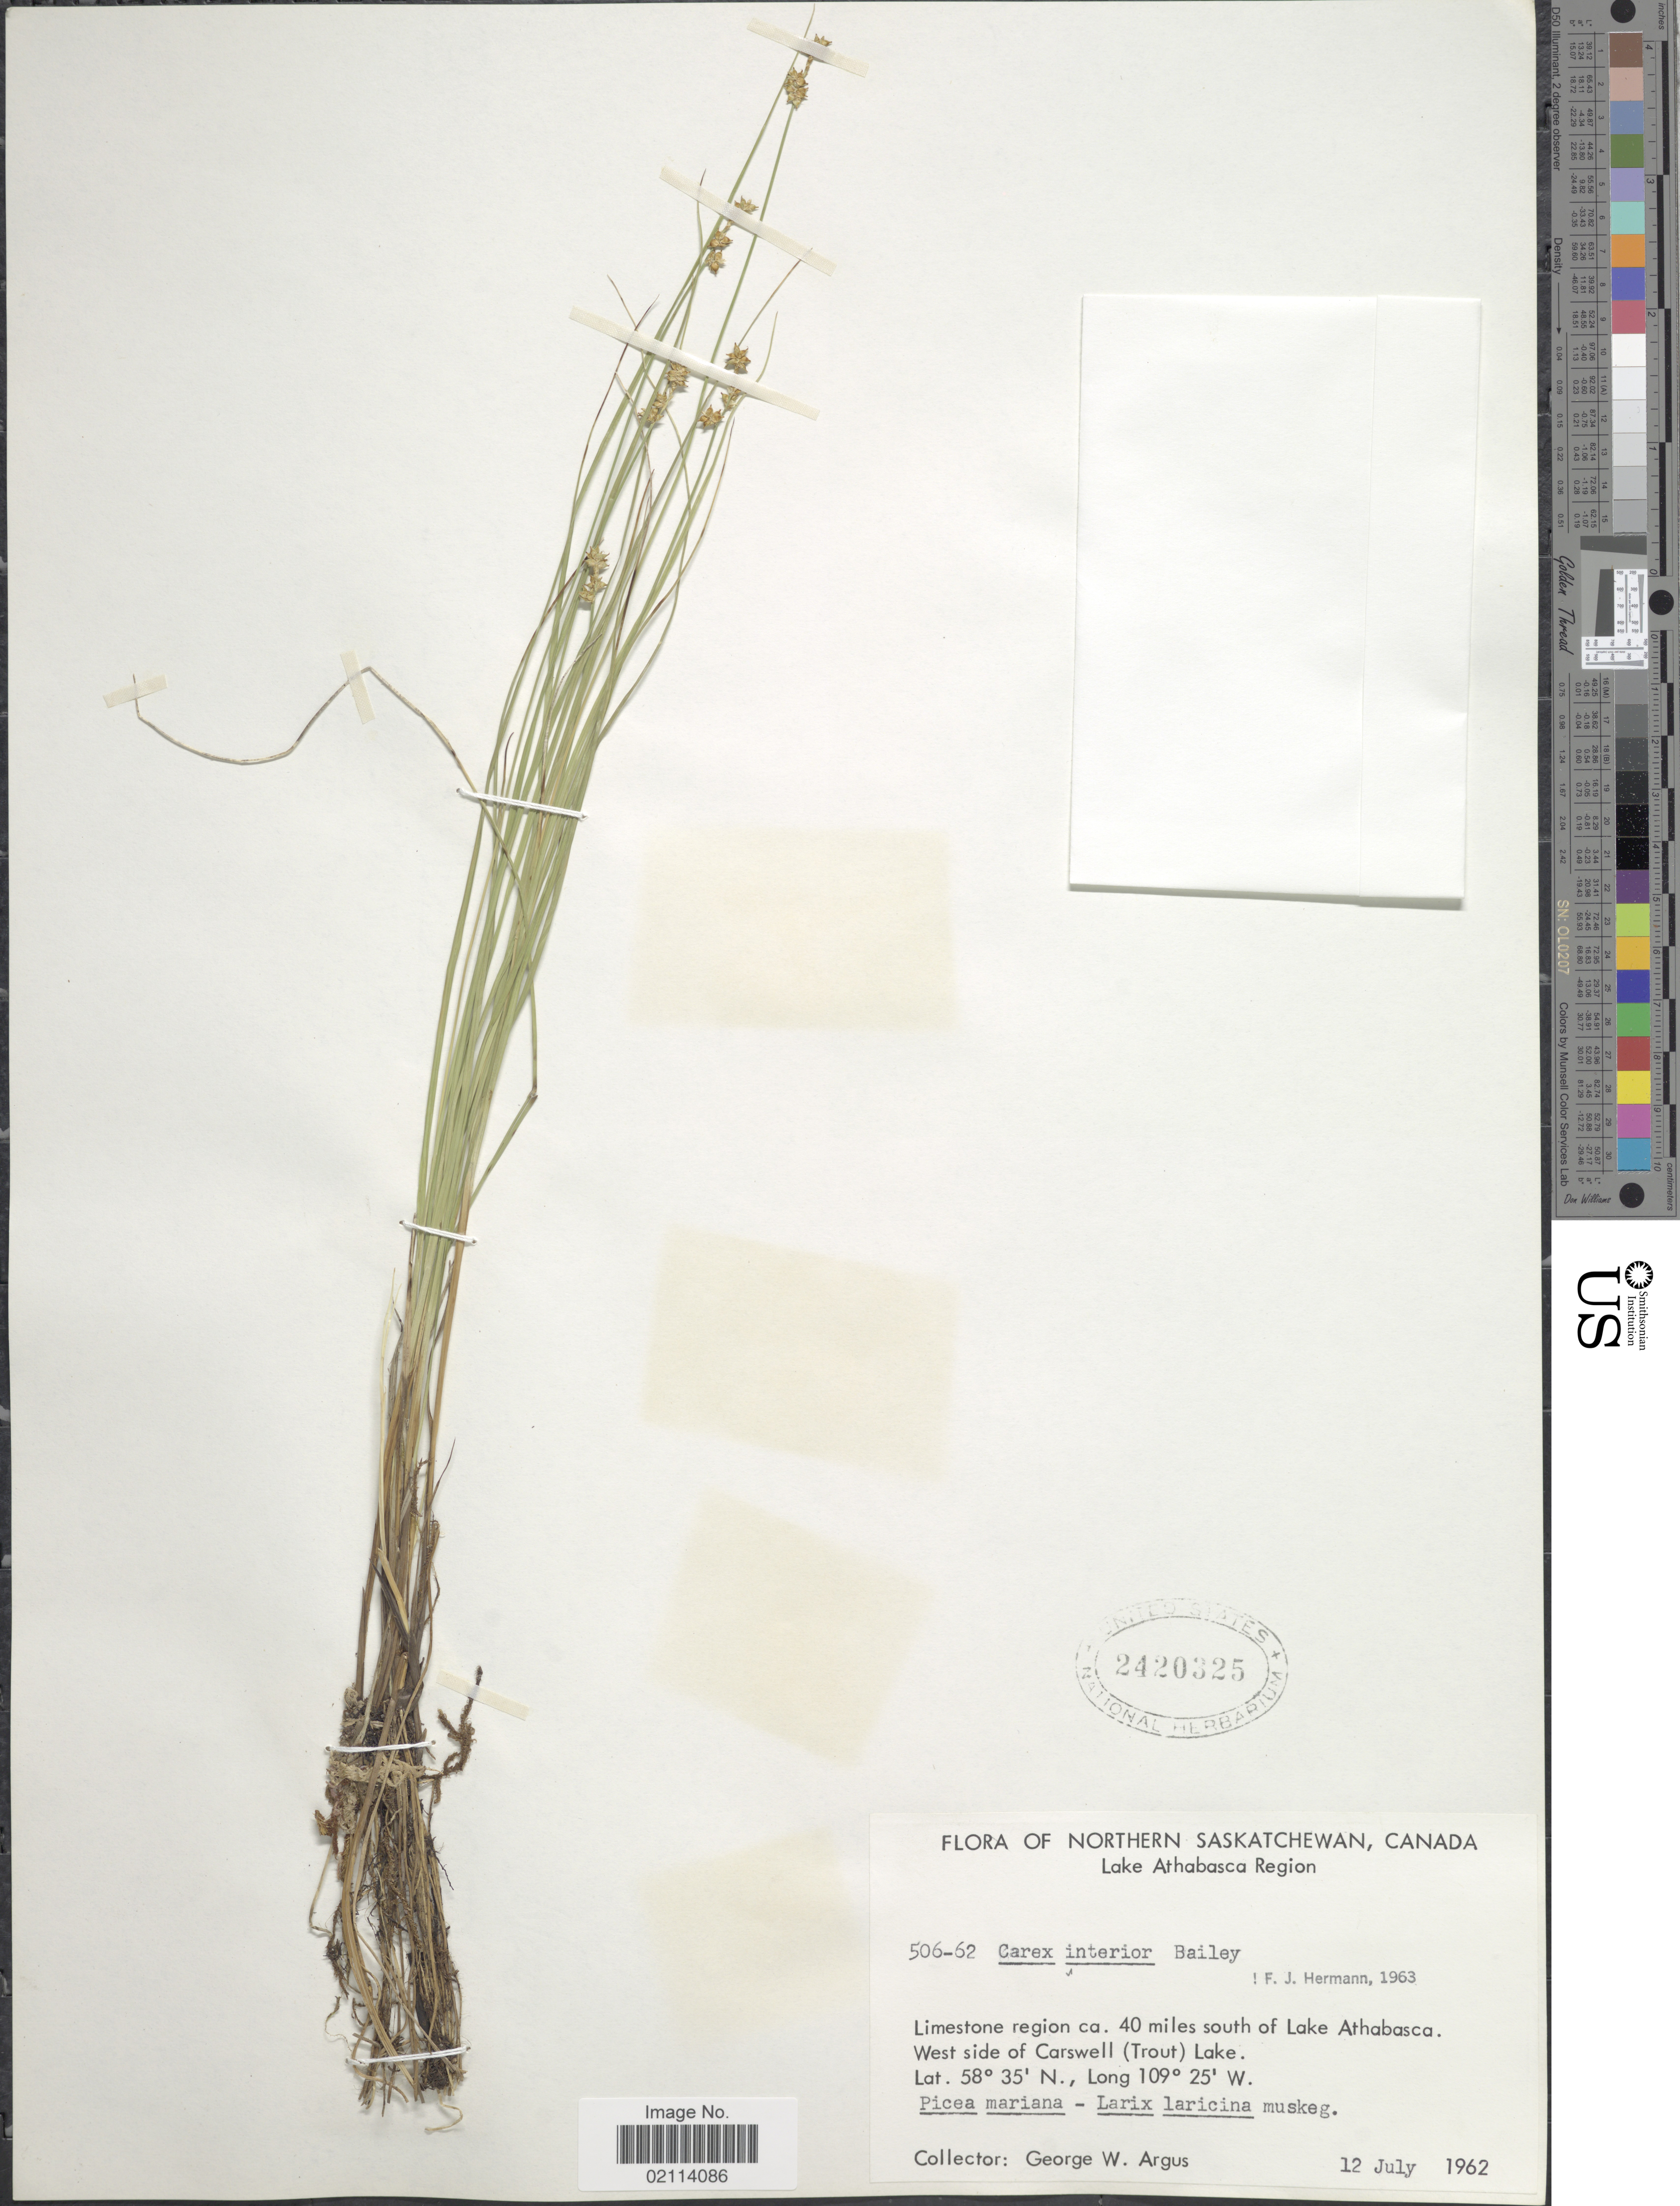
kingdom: Plantae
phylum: Tracheophyta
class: Liliopsida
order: Poales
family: Cyperaceae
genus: Carex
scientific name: Carex interior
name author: L.H. Bailey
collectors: G. W. Argus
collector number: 506-62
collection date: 1962-07-12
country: Canada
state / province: Saskatchewan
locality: Northern Saskatchewan, Lake Athabasca Region, Limestone region ca. 40 miles south of Lake Athabasca, west side of Carswell (Trout) Lake.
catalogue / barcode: US 2420325